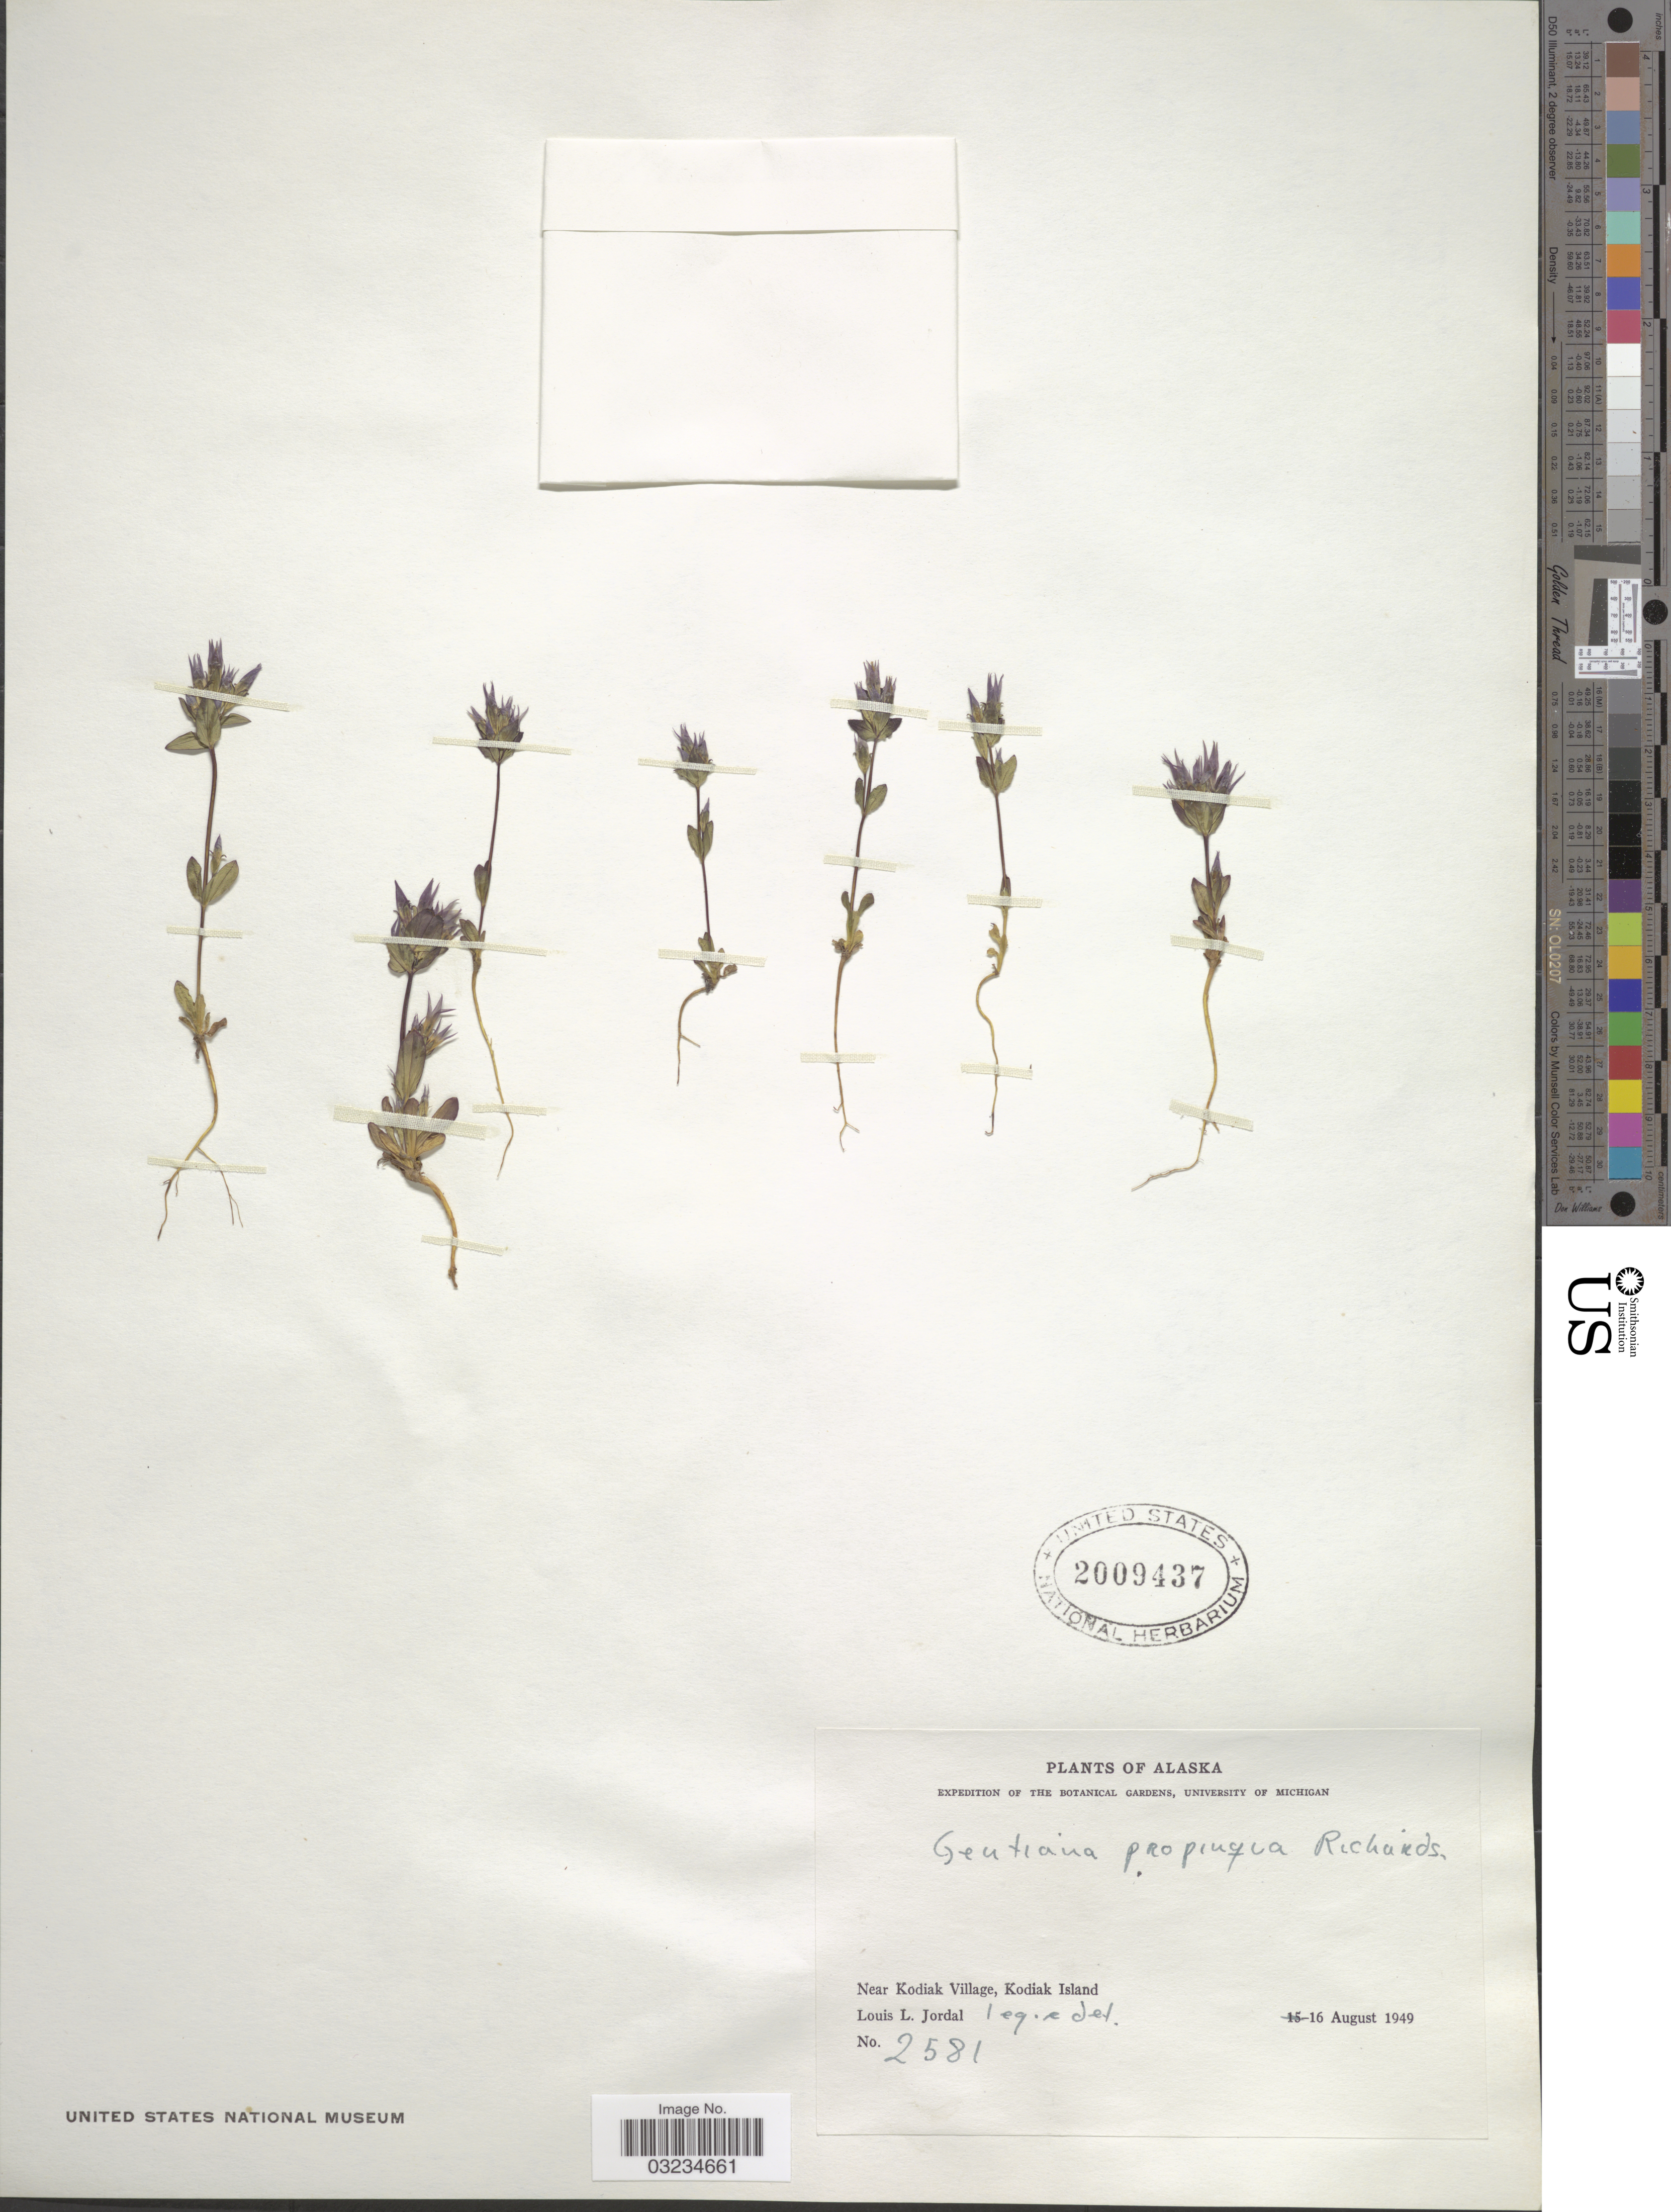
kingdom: Plantae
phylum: Tracheophyta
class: Magnoliopsida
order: Gentianales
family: Gentianaceae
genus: Gentiana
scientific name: Gentiana propinqua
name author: Richards.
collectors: L. Jordal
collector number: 2581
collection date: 1949-08-16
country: United States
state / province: Alaska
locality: Near Kodiak Village, Kodiak Island.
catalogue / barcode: US 2009437